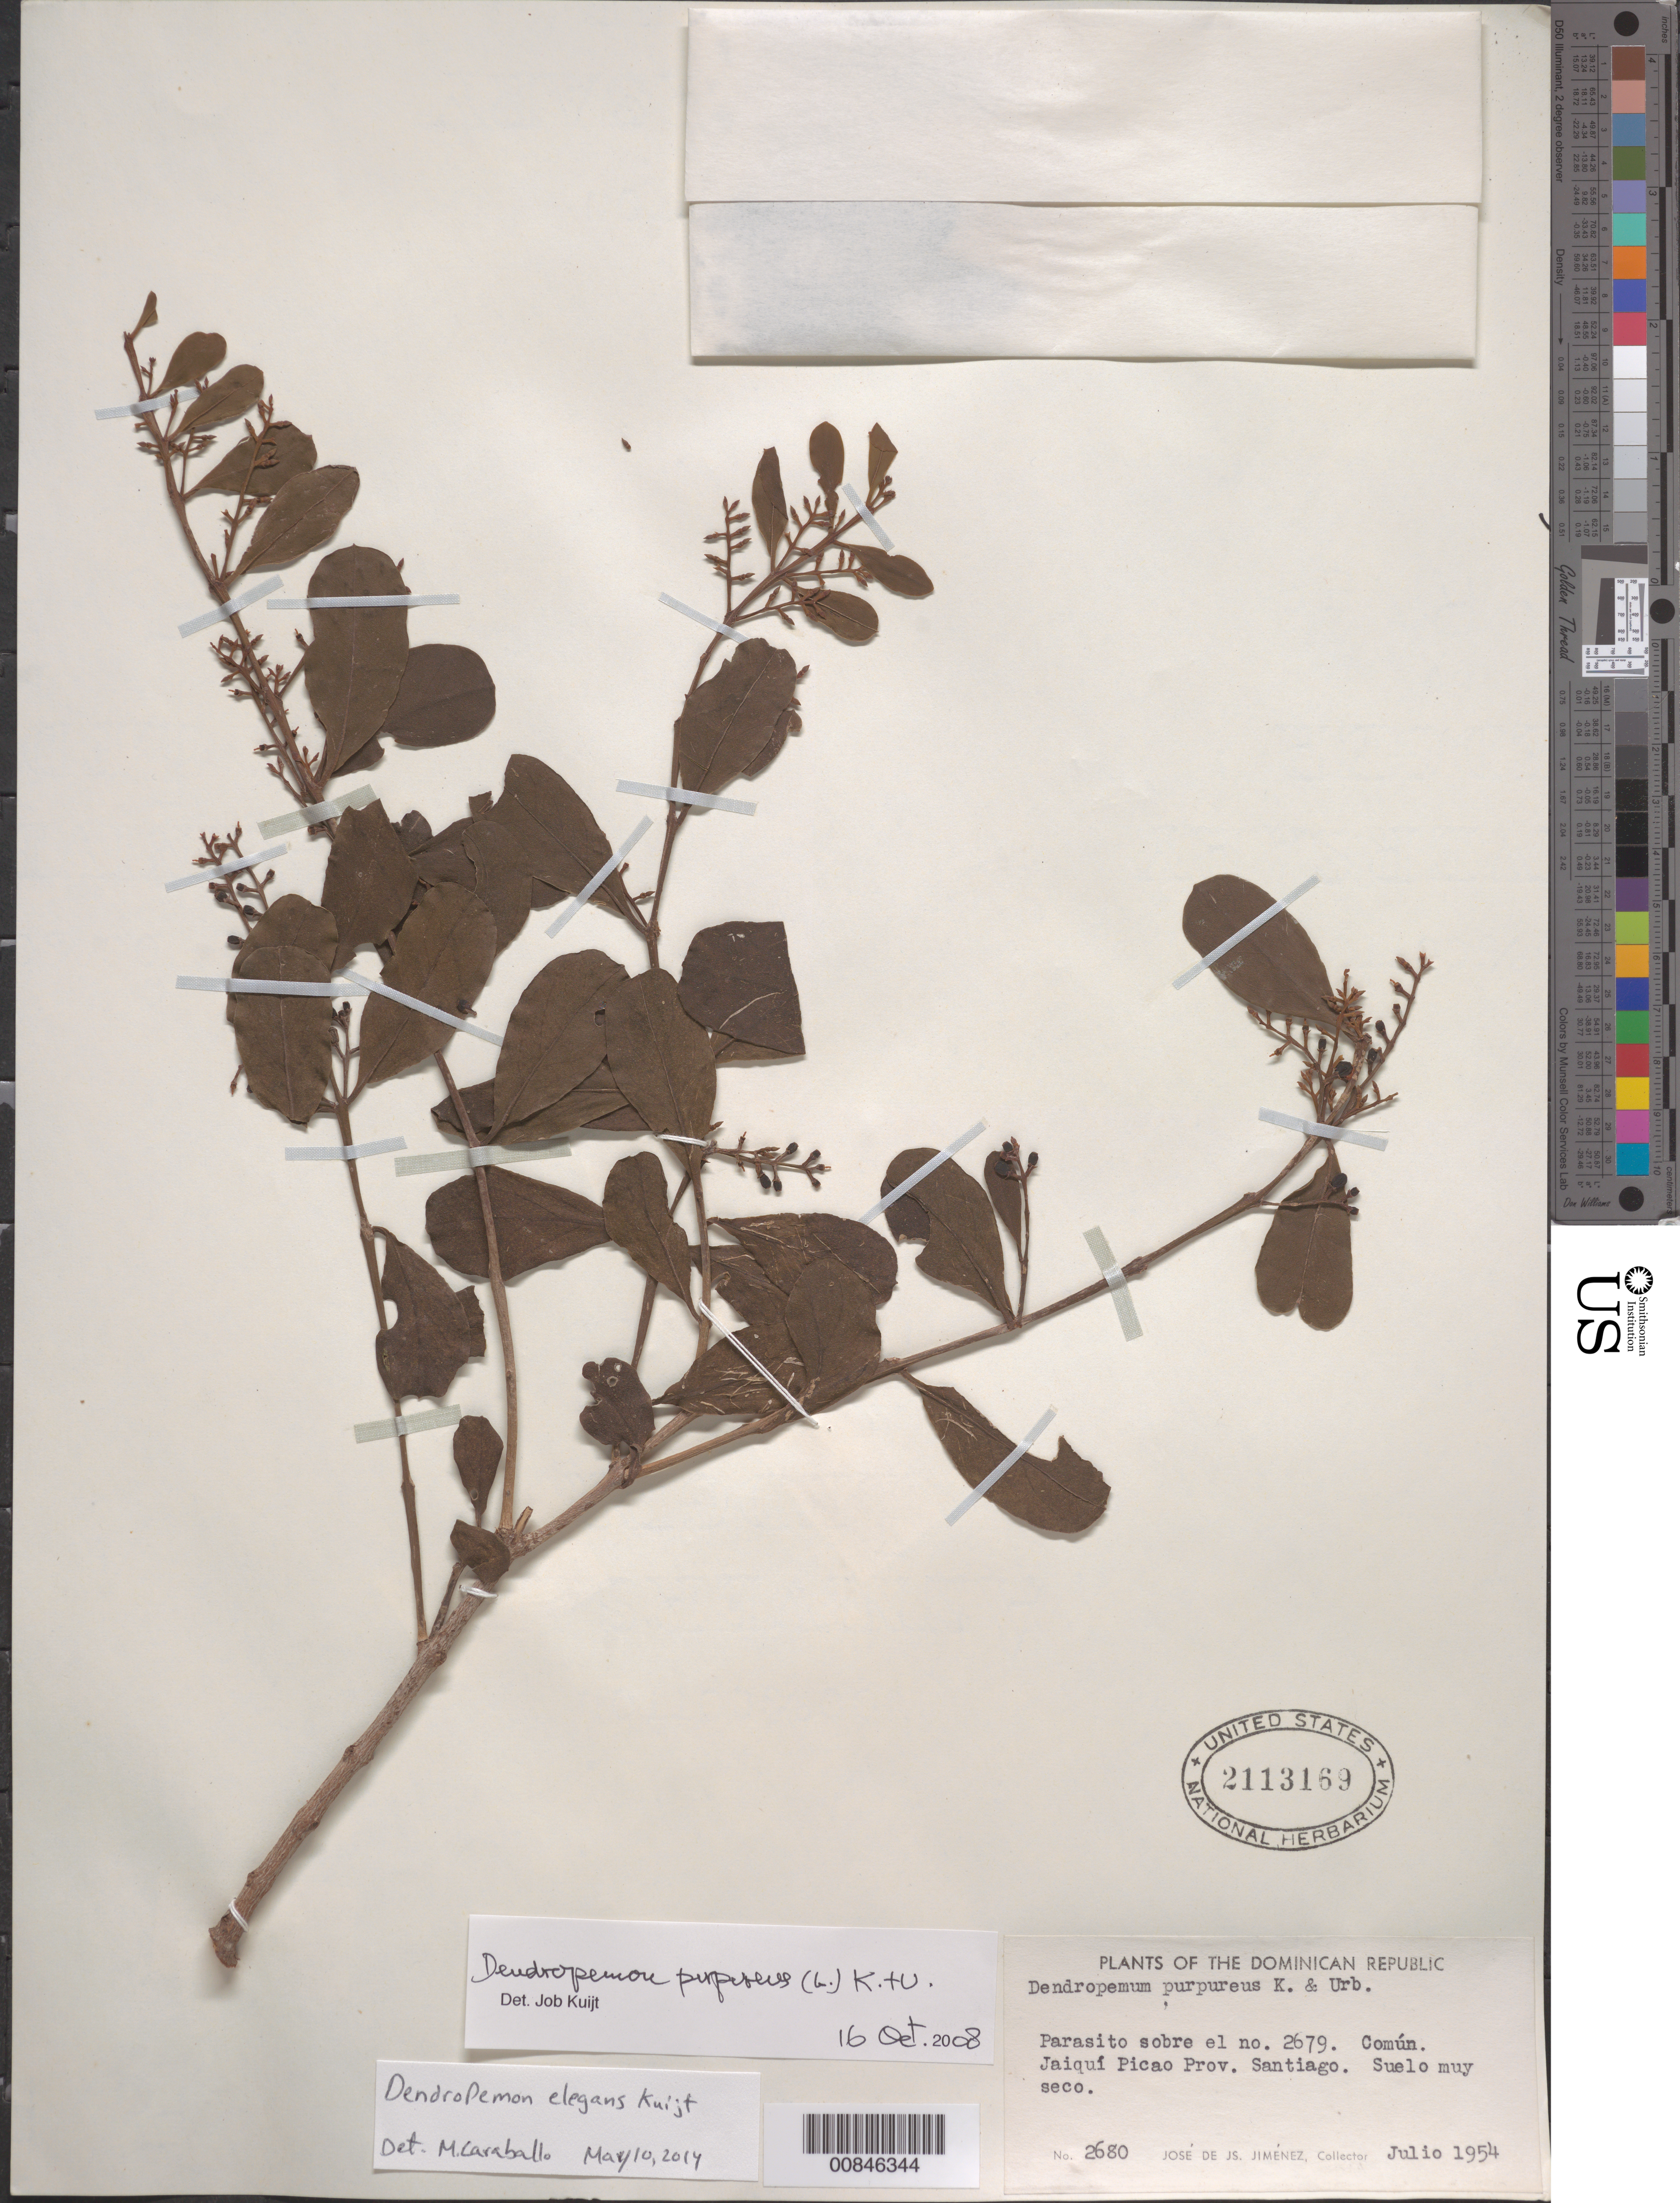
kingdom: Plantae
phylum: Tracheophyta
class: Magnoliopsida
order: Santalales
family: Loranthaceae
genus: Dendropemon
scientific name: Dendropemon elegans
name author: Kuijt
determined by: Caraballo-Ortiz, Marcos A., (MISS), University of Mississippi (UNITED STATES)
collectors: J. J. Jiménez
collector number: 2680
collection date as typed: Jul 1954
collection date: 1954-07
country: Dominican Republic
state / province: Santiago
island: Hispaniola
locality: Jaiquí Picado.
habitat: Sobre el no. 2679. Suelo muy seco.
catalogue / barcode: US 2113169